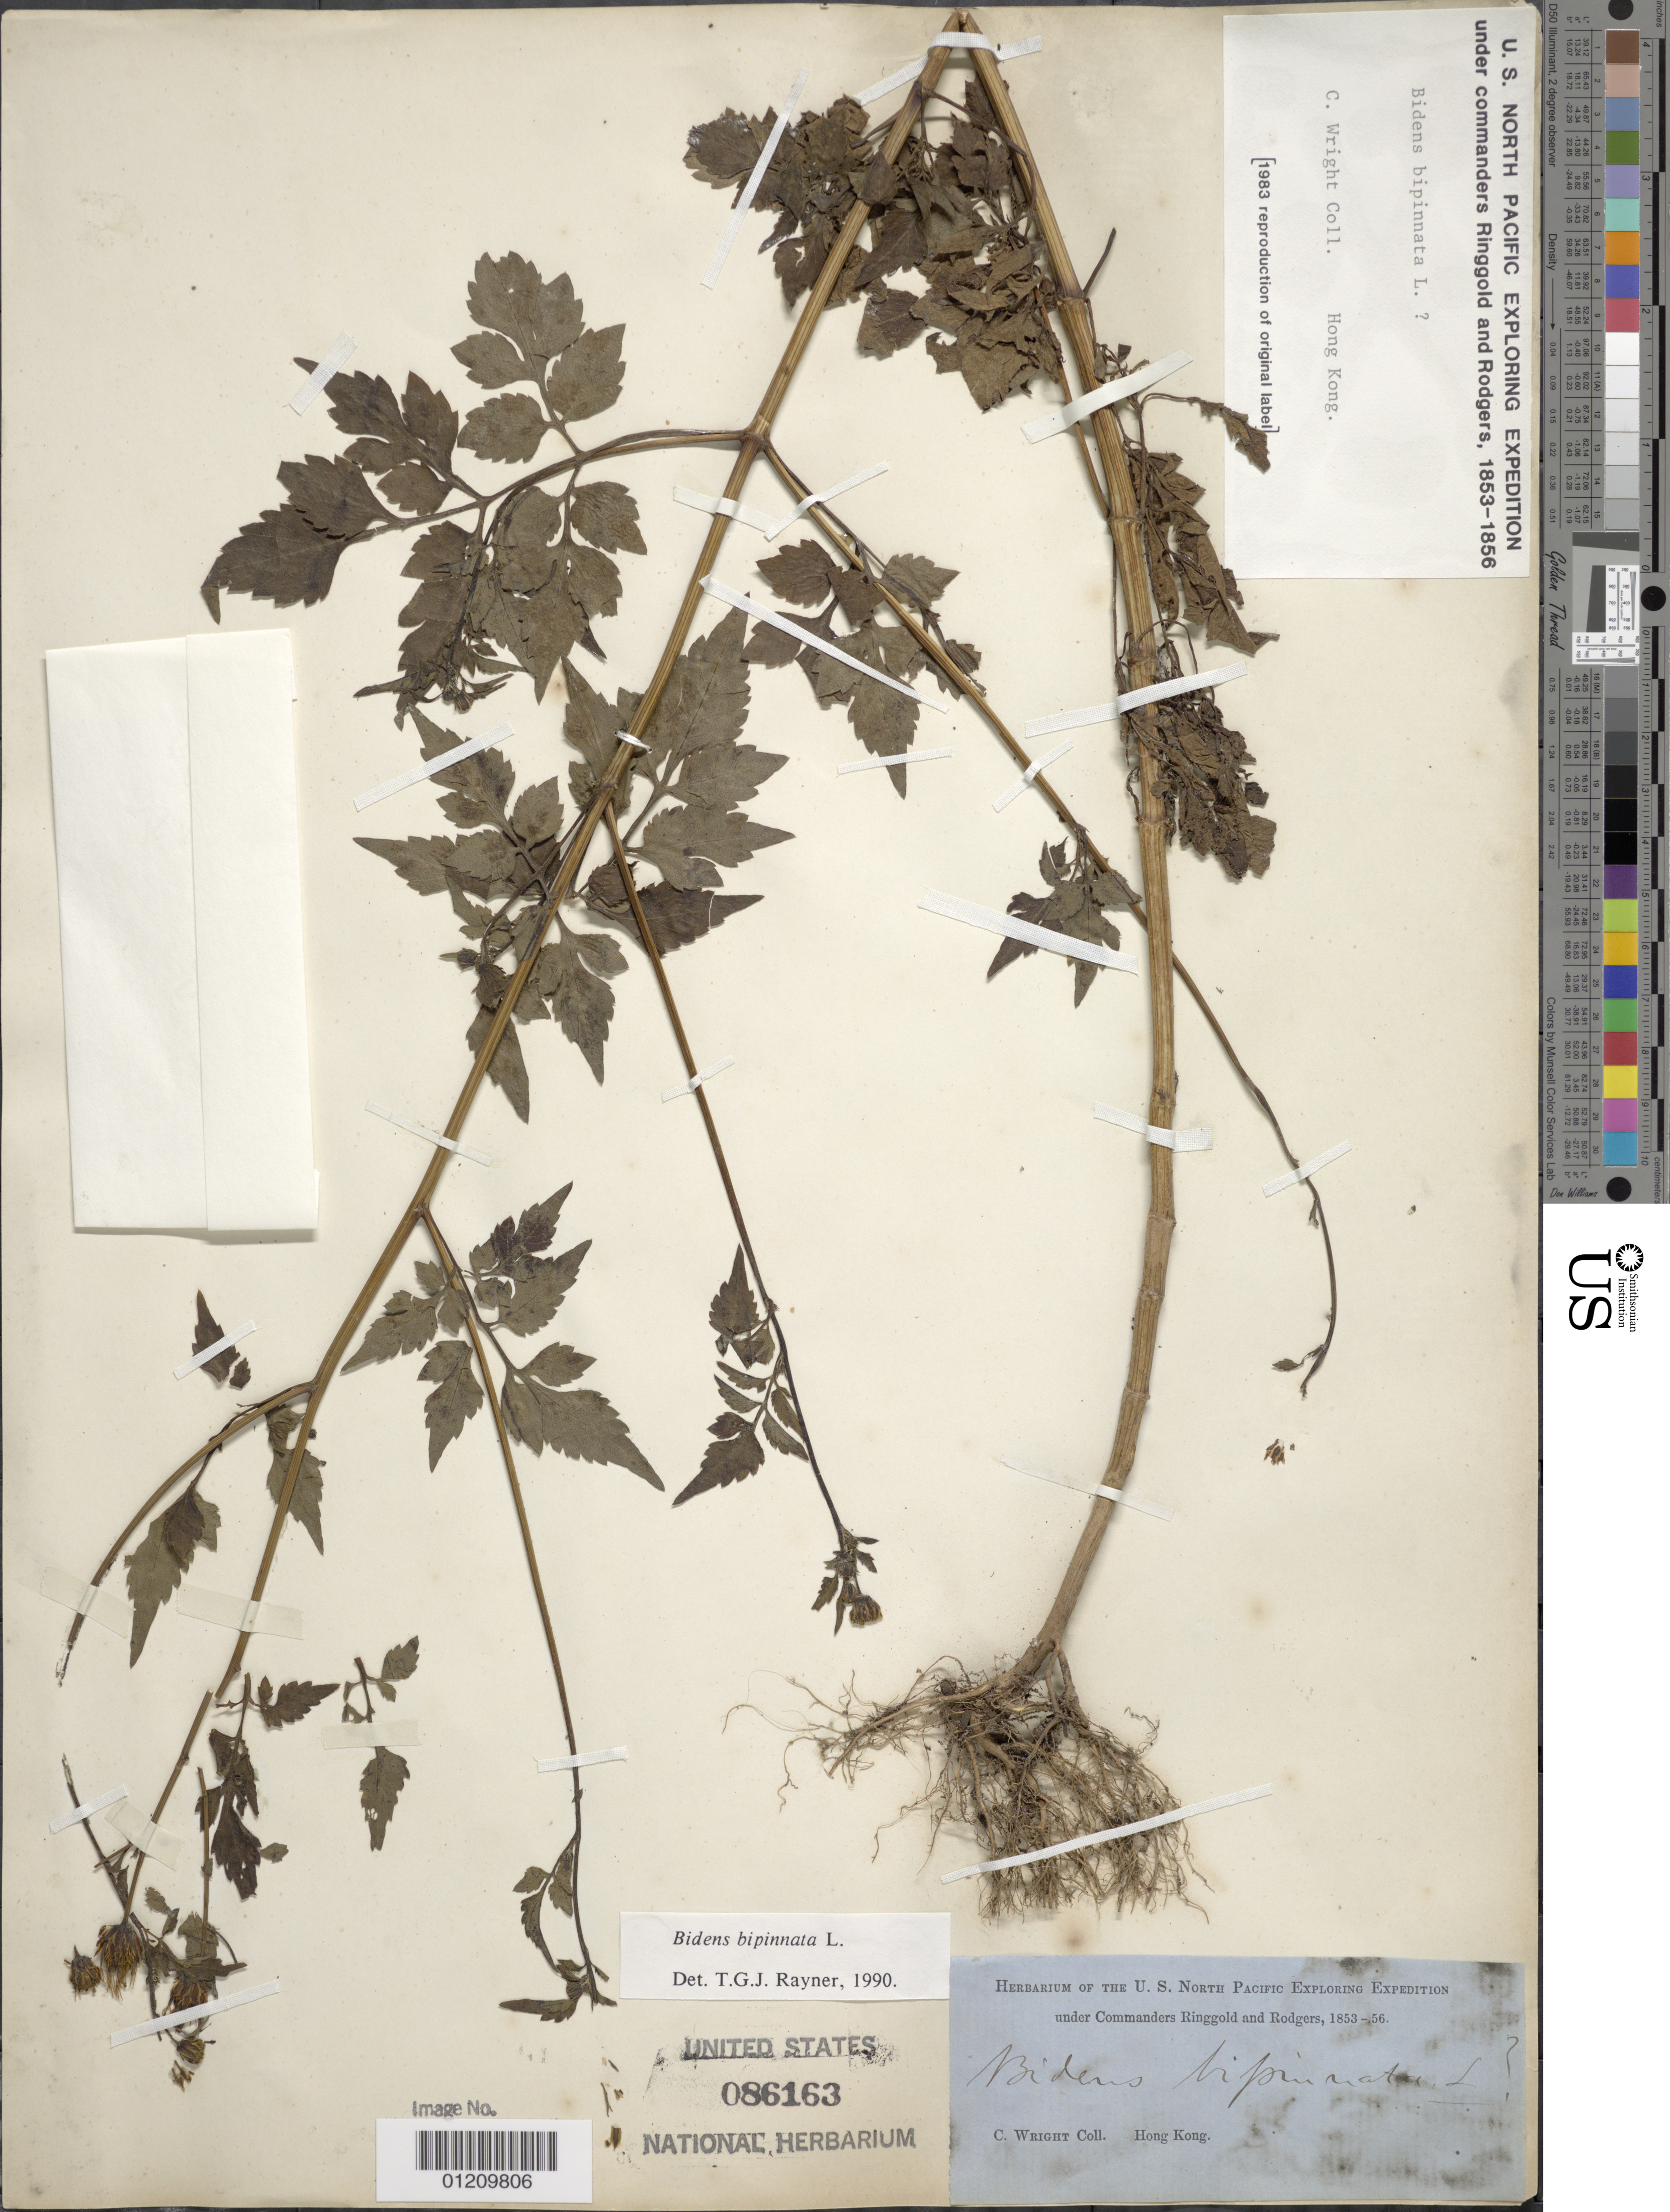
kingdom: Plantae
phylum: Tracheophyta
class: Magnoliopsida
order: Asterales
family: Asteraceae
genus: Bidens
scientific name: Bidens bipinnata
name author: L.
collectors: C. Wright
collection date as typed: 1853 to -- -- 1856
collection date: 1853/1856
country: China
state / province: Hong Kong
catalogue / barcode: US 86163